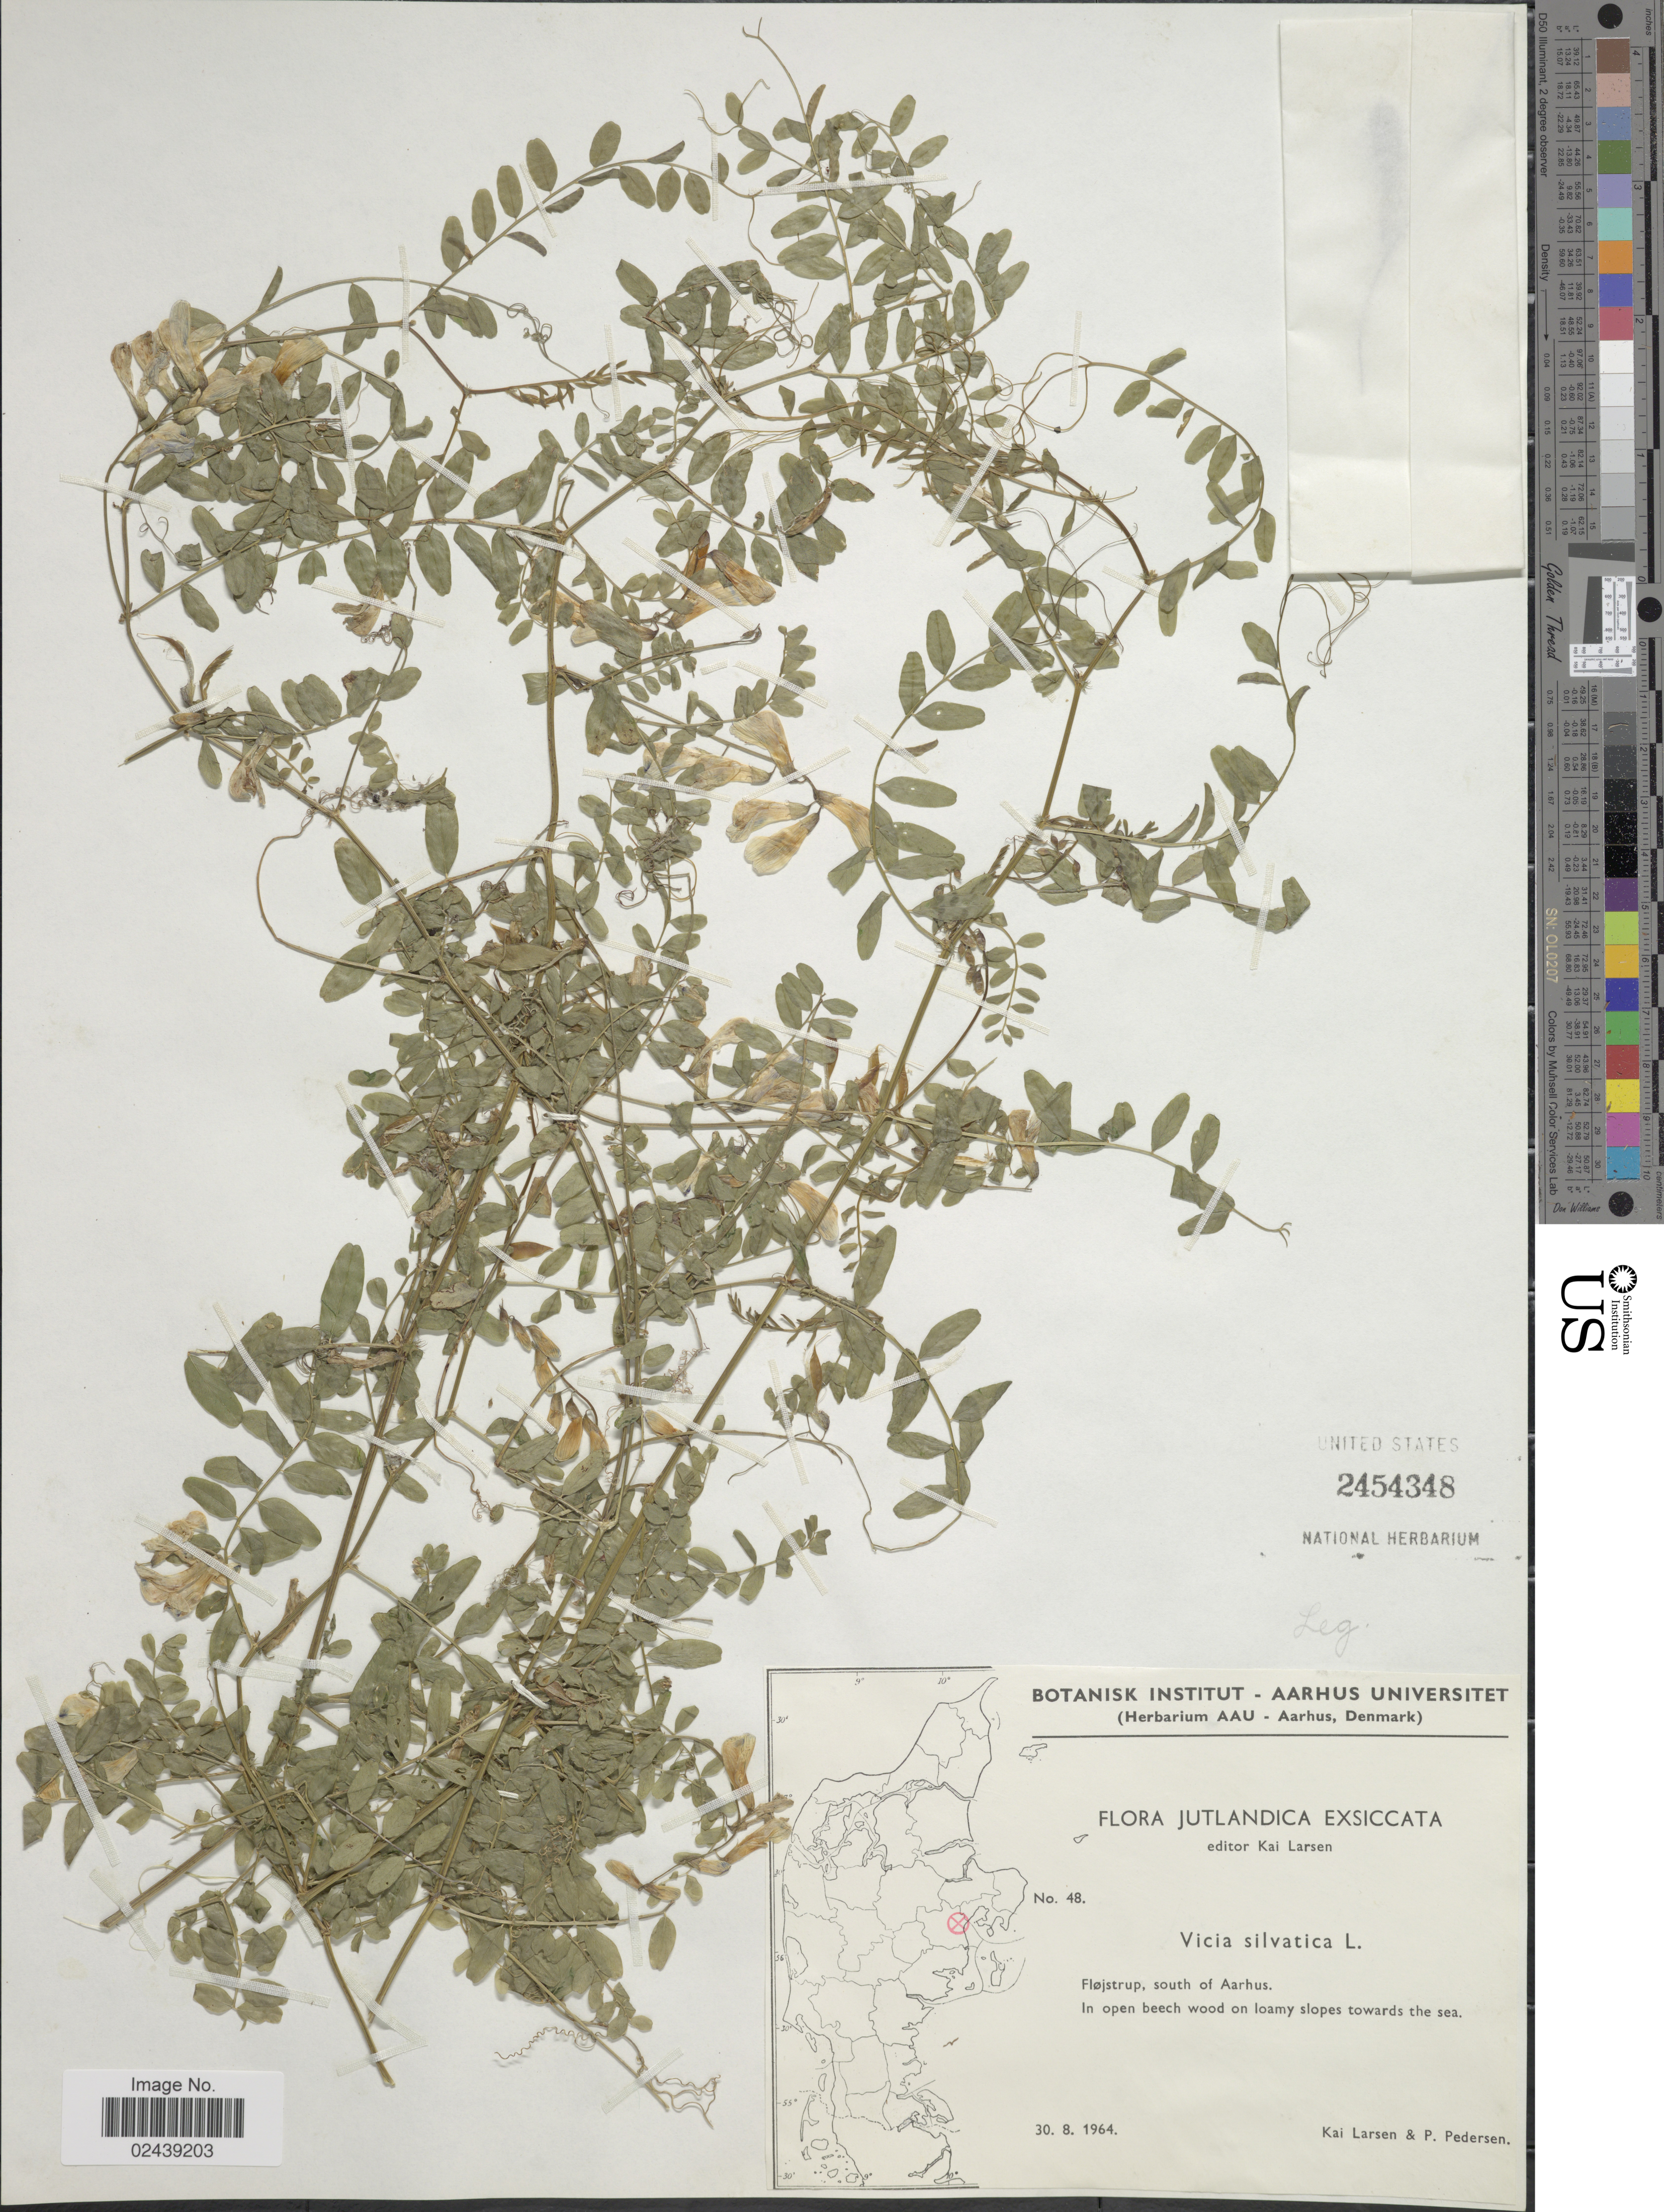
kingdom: Plantae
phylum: Tracheophyta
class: Magnoliopsida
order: Fabales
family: Fabaceae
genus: Vicia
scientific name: Vicia sylvatica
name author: L.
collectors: K. Larsen & P. Pedersen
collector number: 48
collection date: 1964-08-30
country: Denmark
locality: Jutlandica. Flojstrup, south of Aarhus. In open beech wood on loamy slopes towards the sea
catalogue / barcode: US 2454348